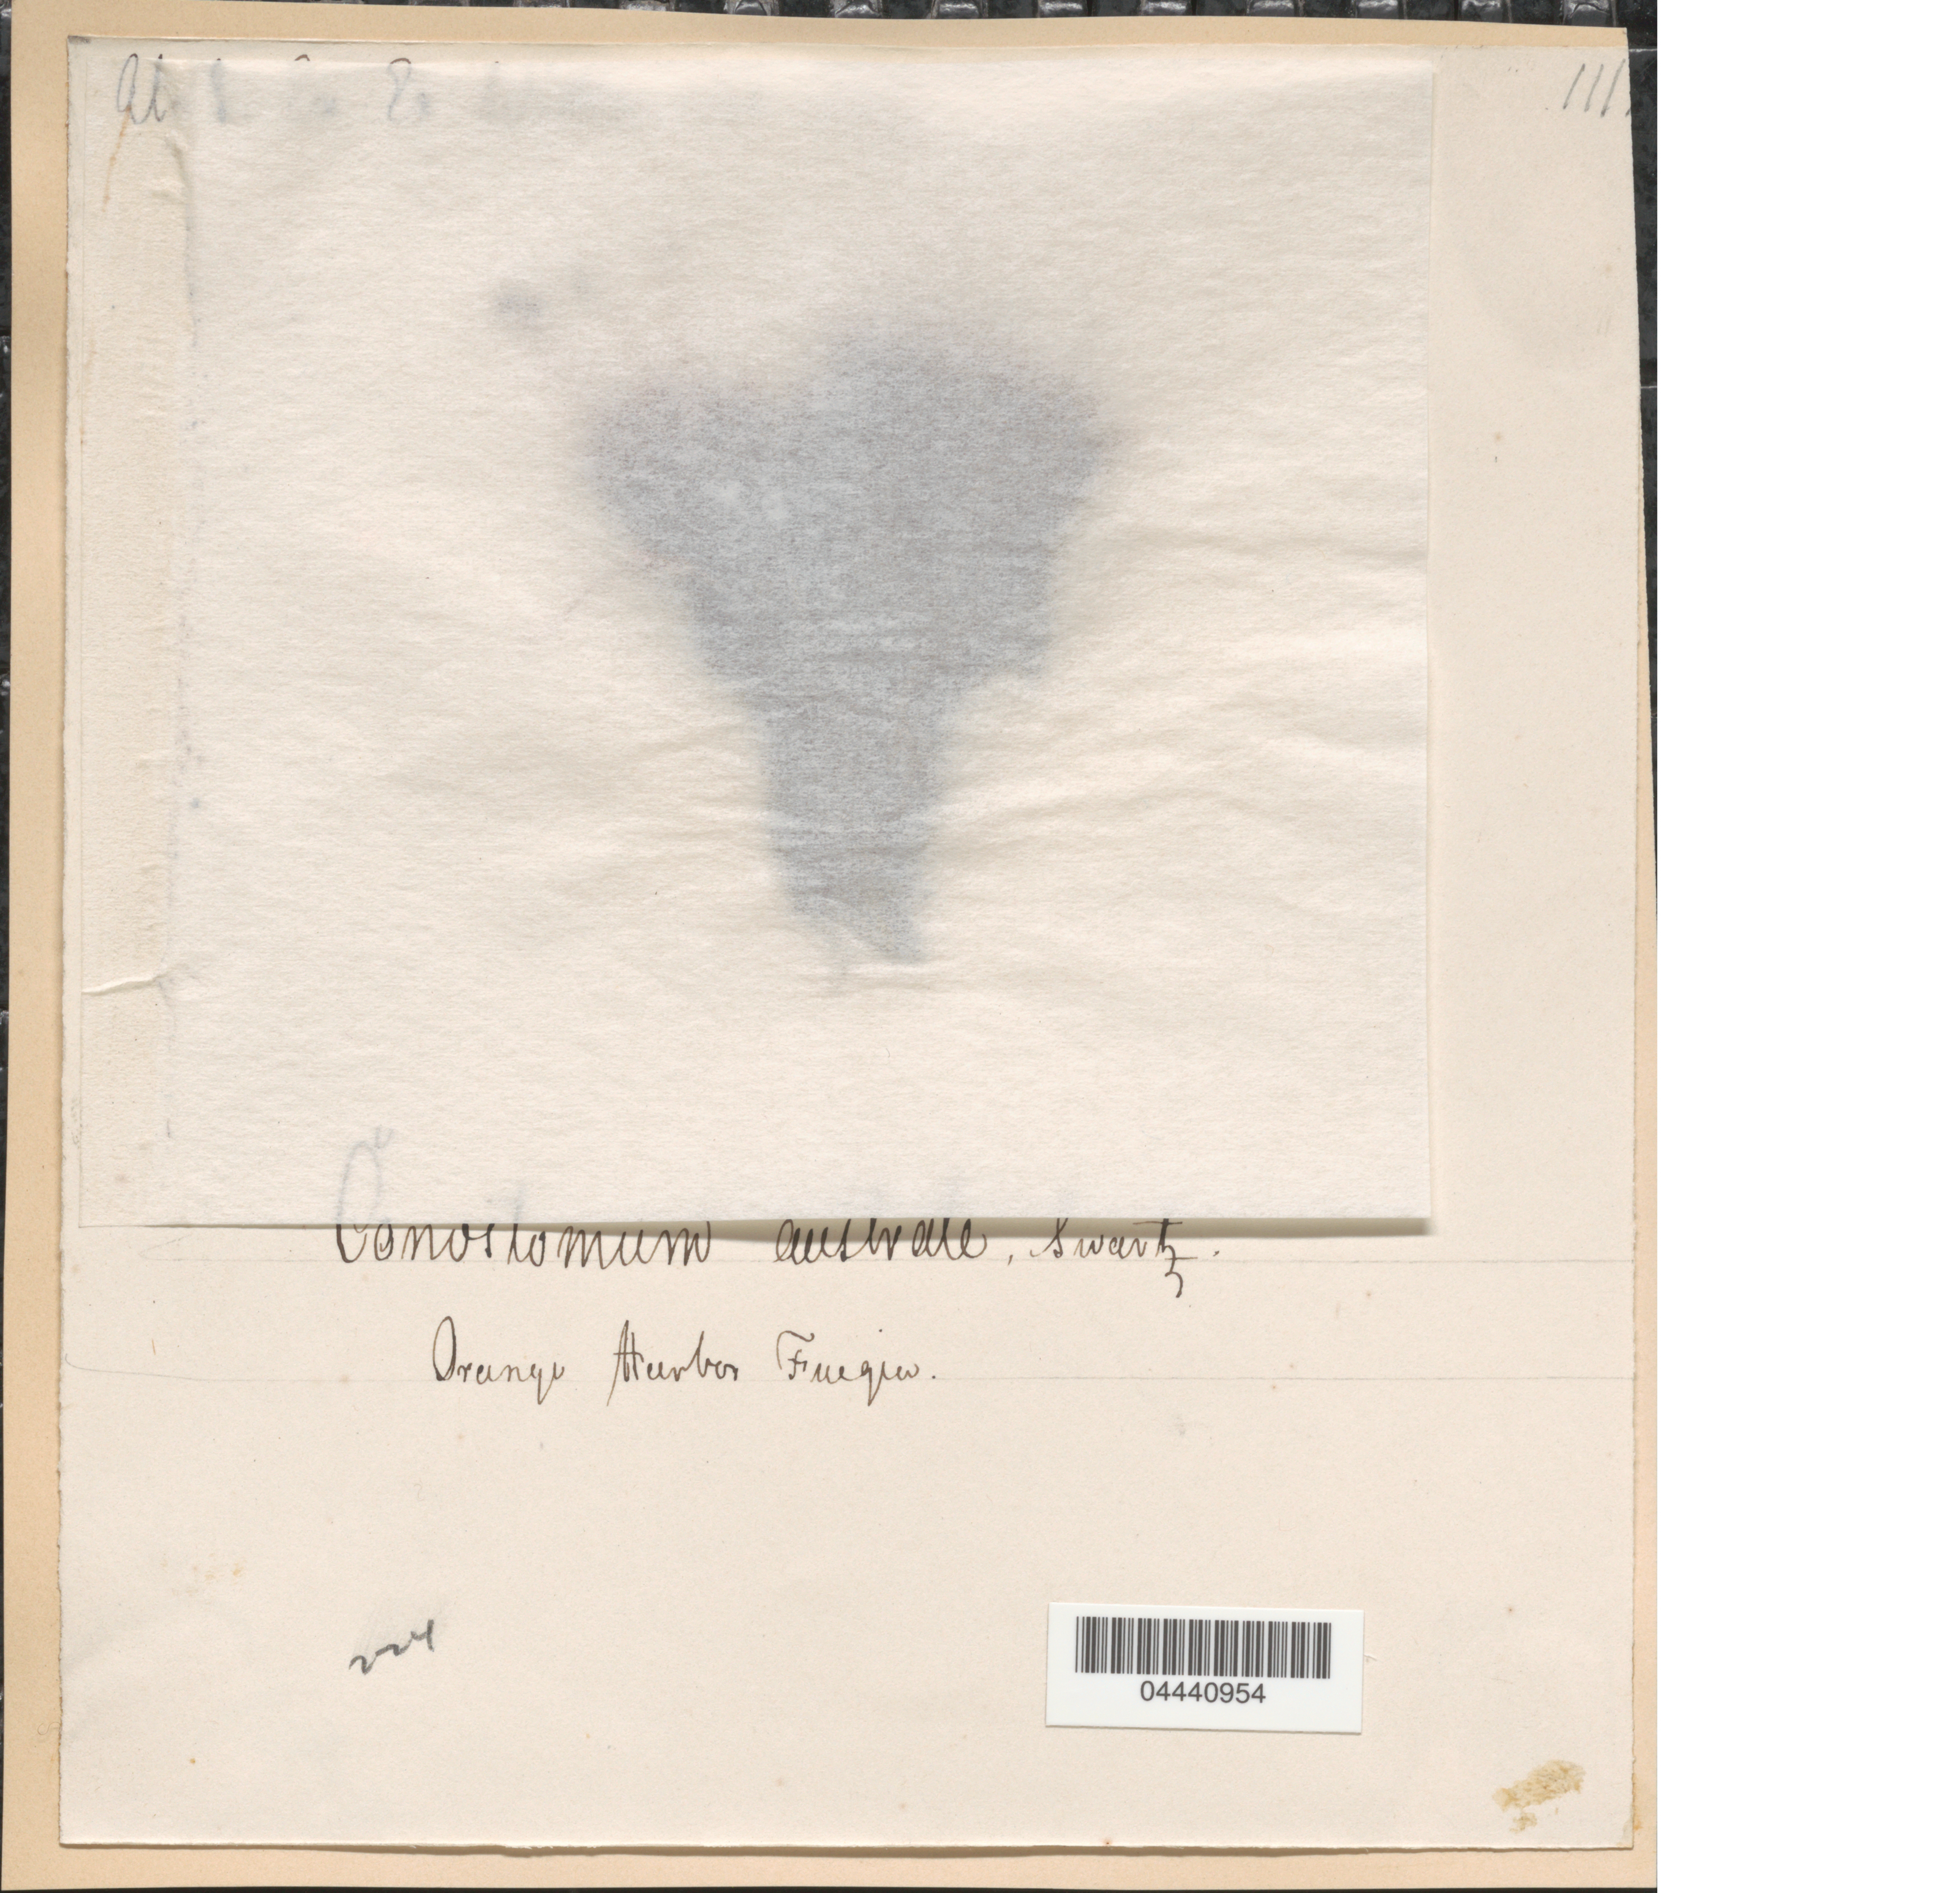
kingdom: Plantae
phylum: Bryophyta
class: Bryopsida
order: Bartramiales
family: Bartramiaceae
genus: Conostomum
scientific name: Conostomum pentastichum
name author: (Brid.) Lindb.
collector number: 224*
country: Chile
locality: Orange Harbor Fuegia.